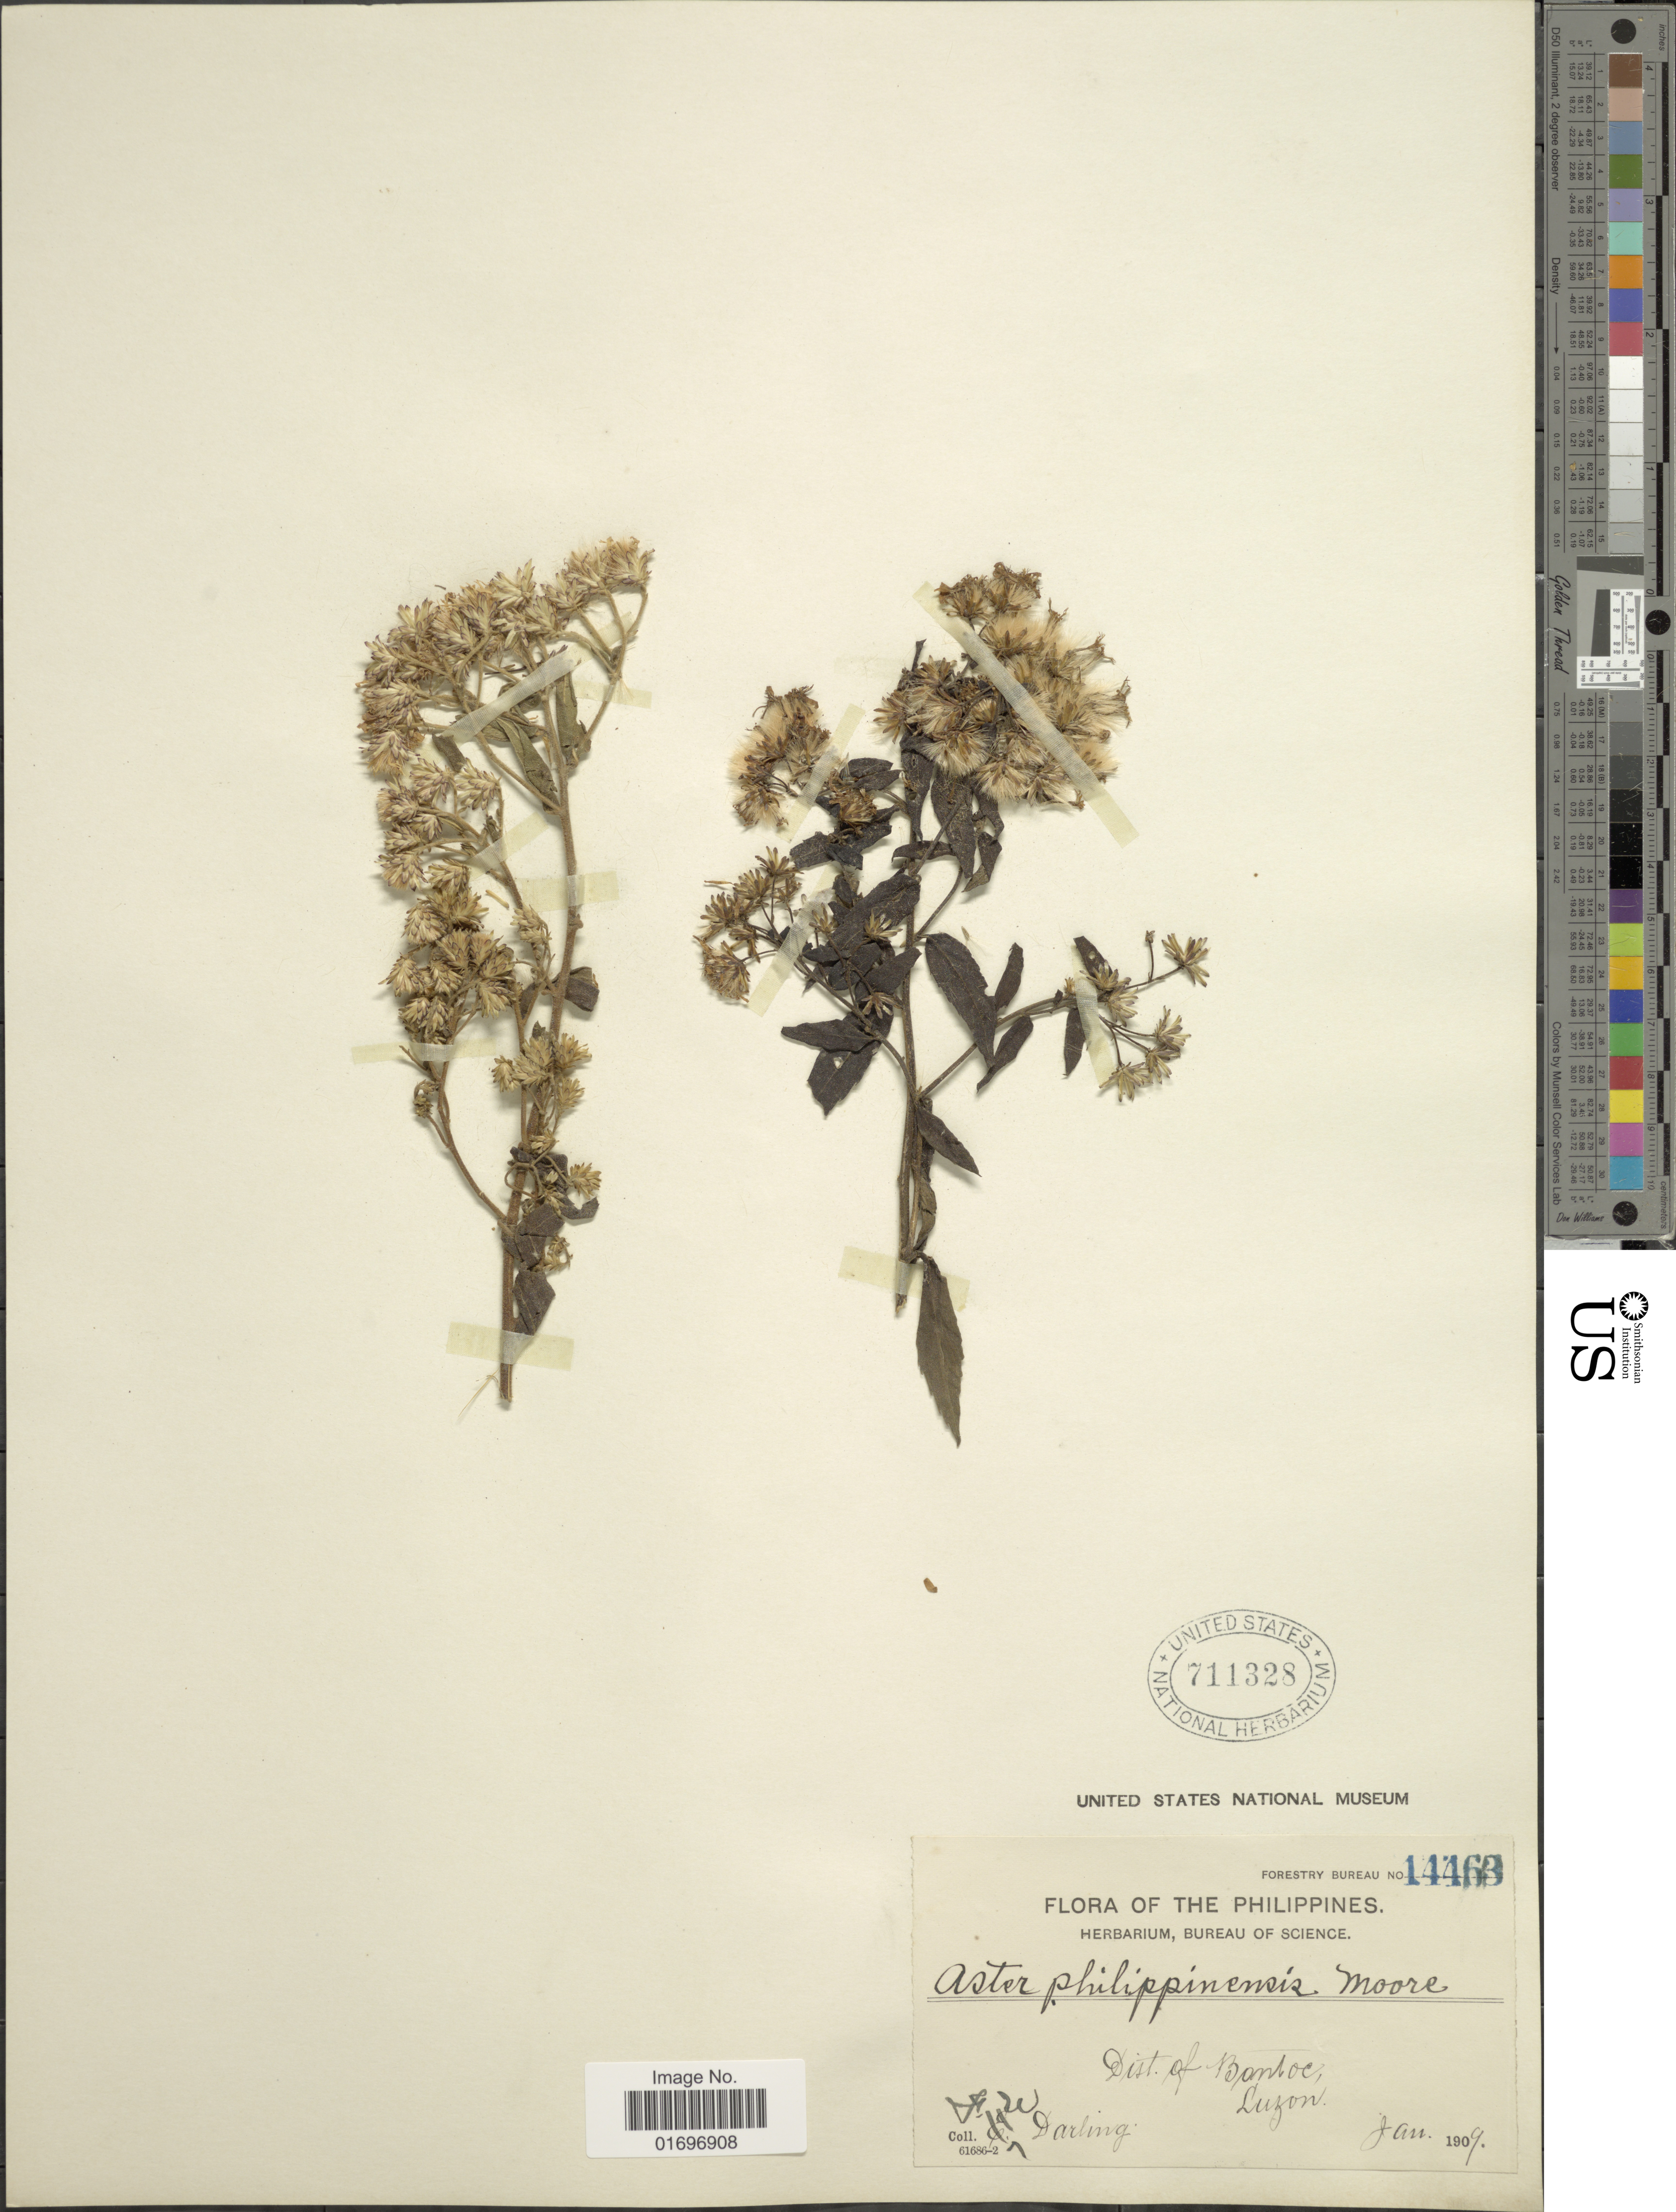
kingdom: Plantae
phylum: Tracheophyta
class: Magnoliopsida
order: Asterales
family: Asteraceae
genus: Aster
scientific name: Aster philippinensis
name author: S. Moore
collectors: F. Darling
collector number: Forestry Bureau 14463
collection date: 1909-01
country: Philippines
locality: Dist. of Bontoc, Luzon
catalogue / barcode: US 711328